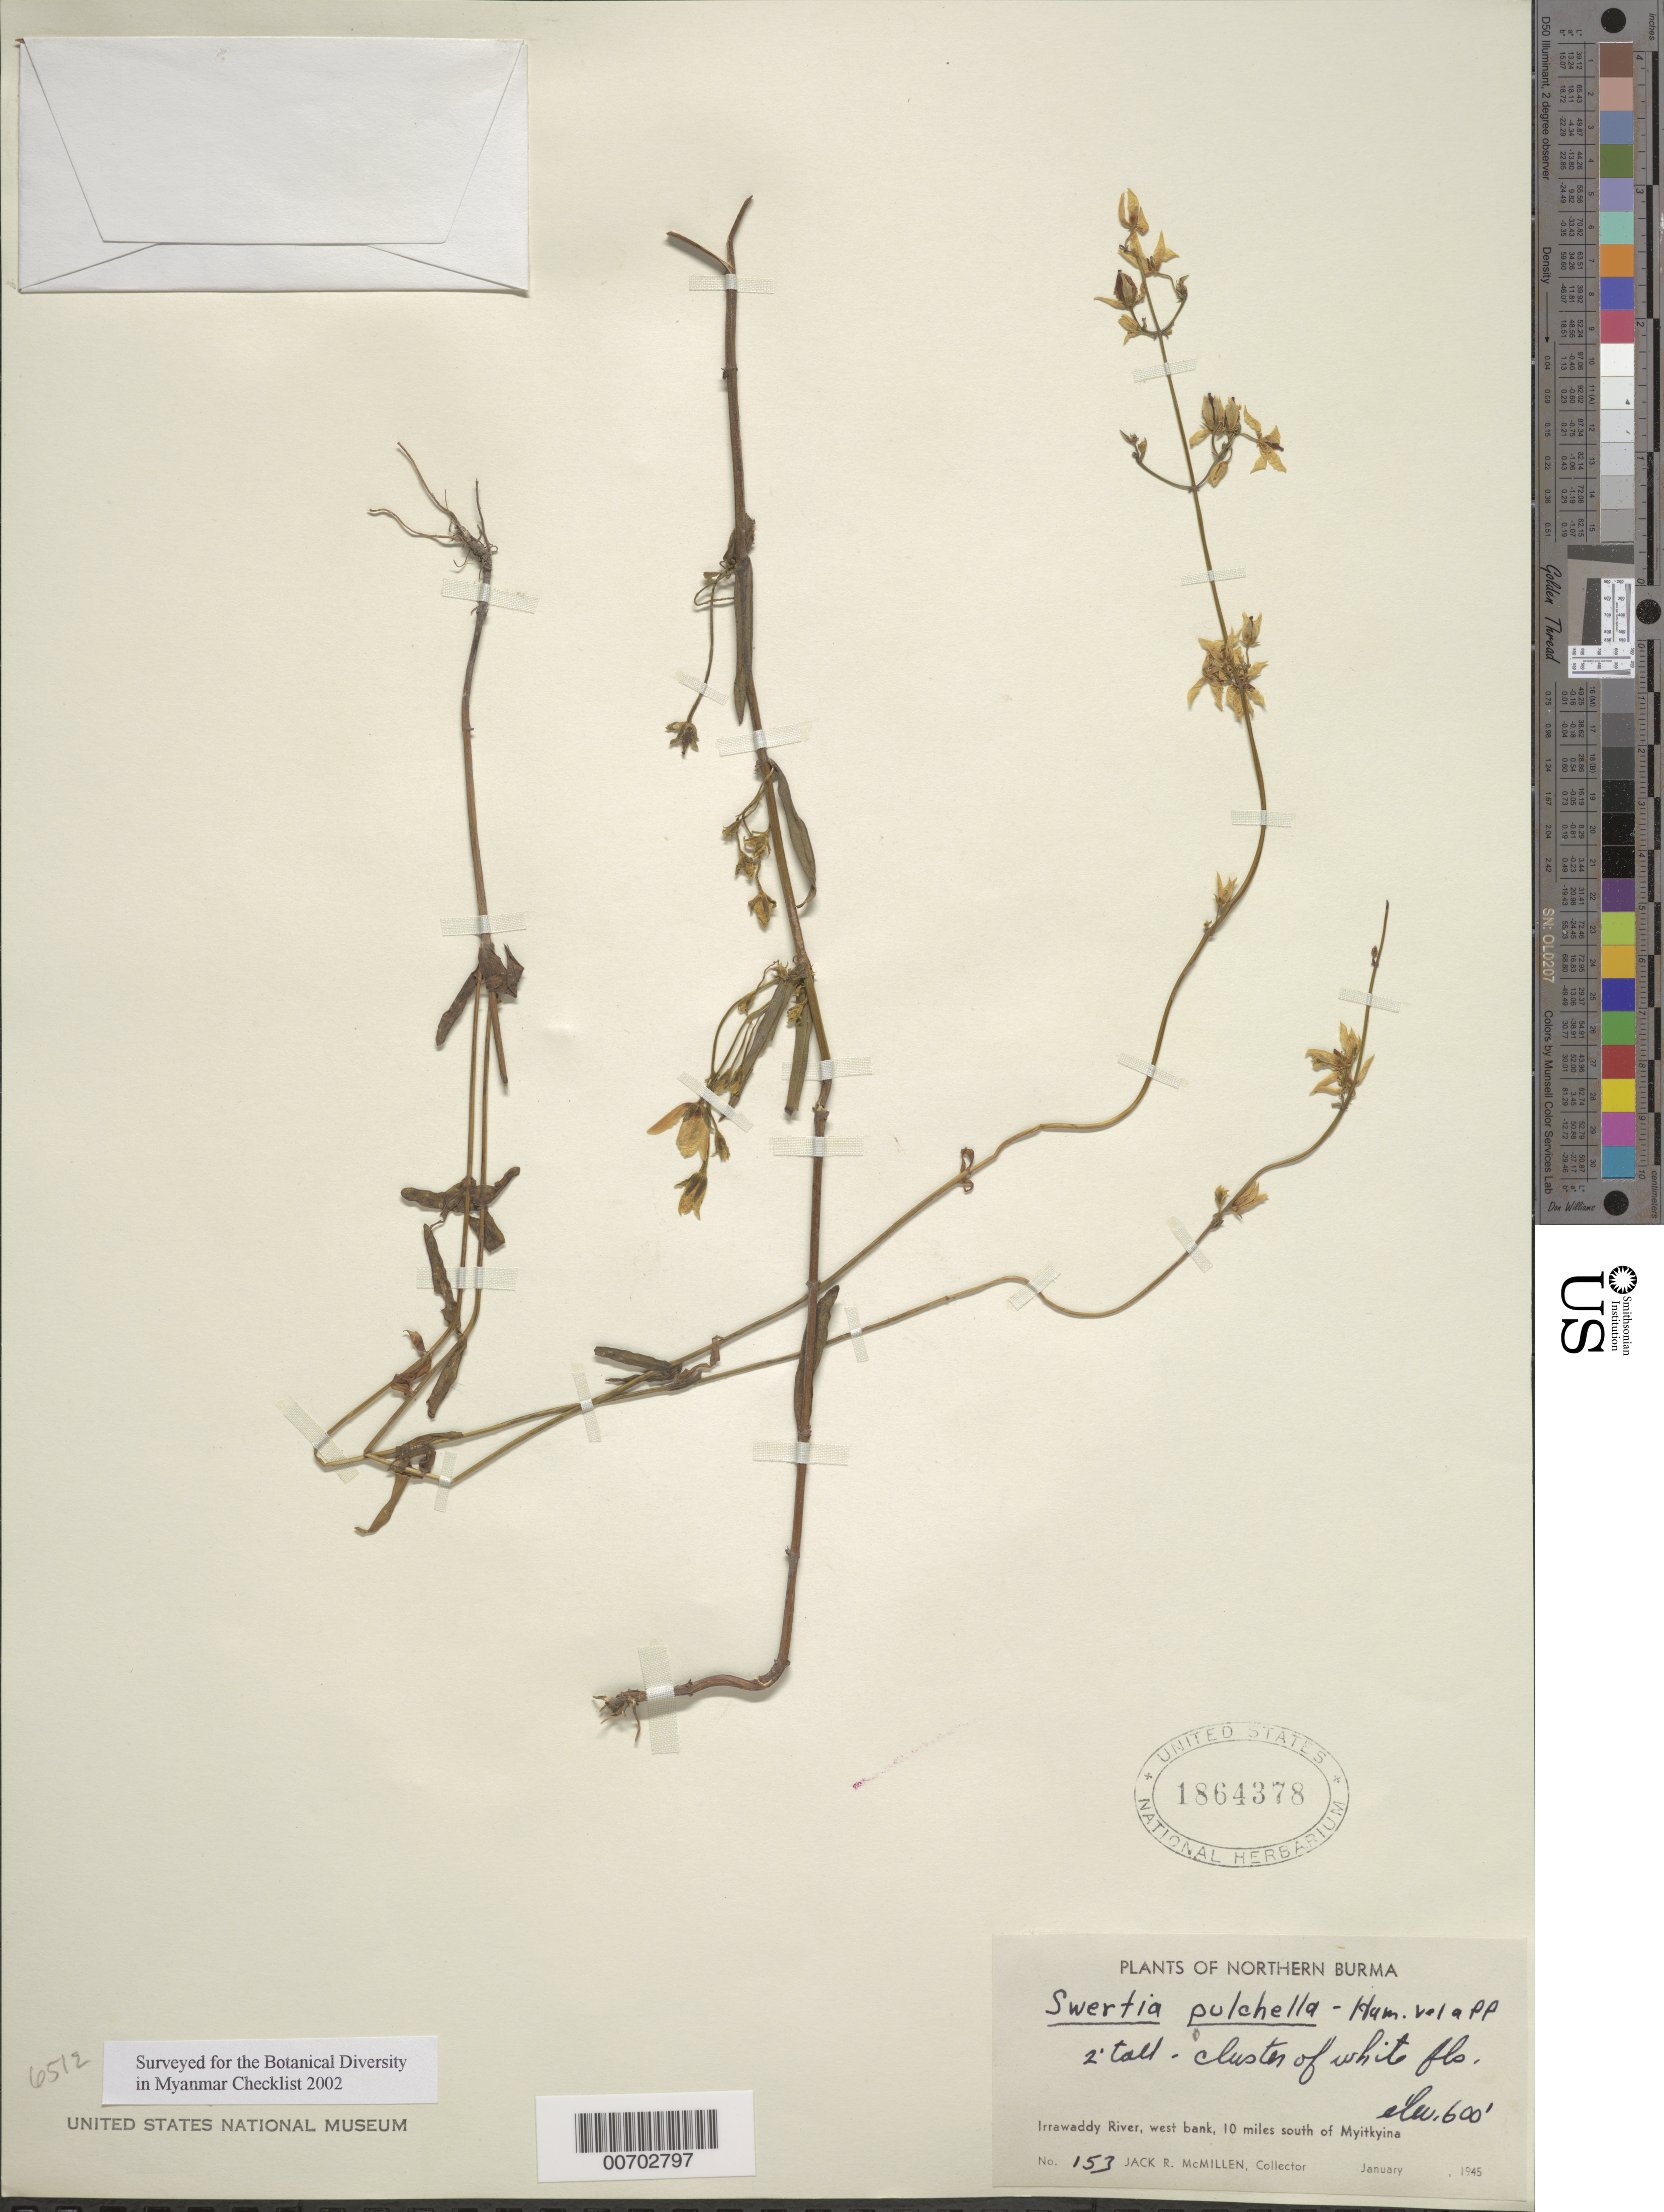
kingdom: Plantae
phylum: Tracheophyta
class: Magnoliopsida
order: Gentianales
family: Gentianaceae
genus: Swertia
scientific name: Swertia pulchella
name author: Ham.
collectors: J. McMillen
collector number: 153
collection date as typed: Jan 1945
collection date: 1945-01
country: Myanmar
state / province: Kachin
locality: Myitkyina, 10 mi. S, Irrawaddy R.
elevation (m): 183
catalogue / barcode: US 1864378